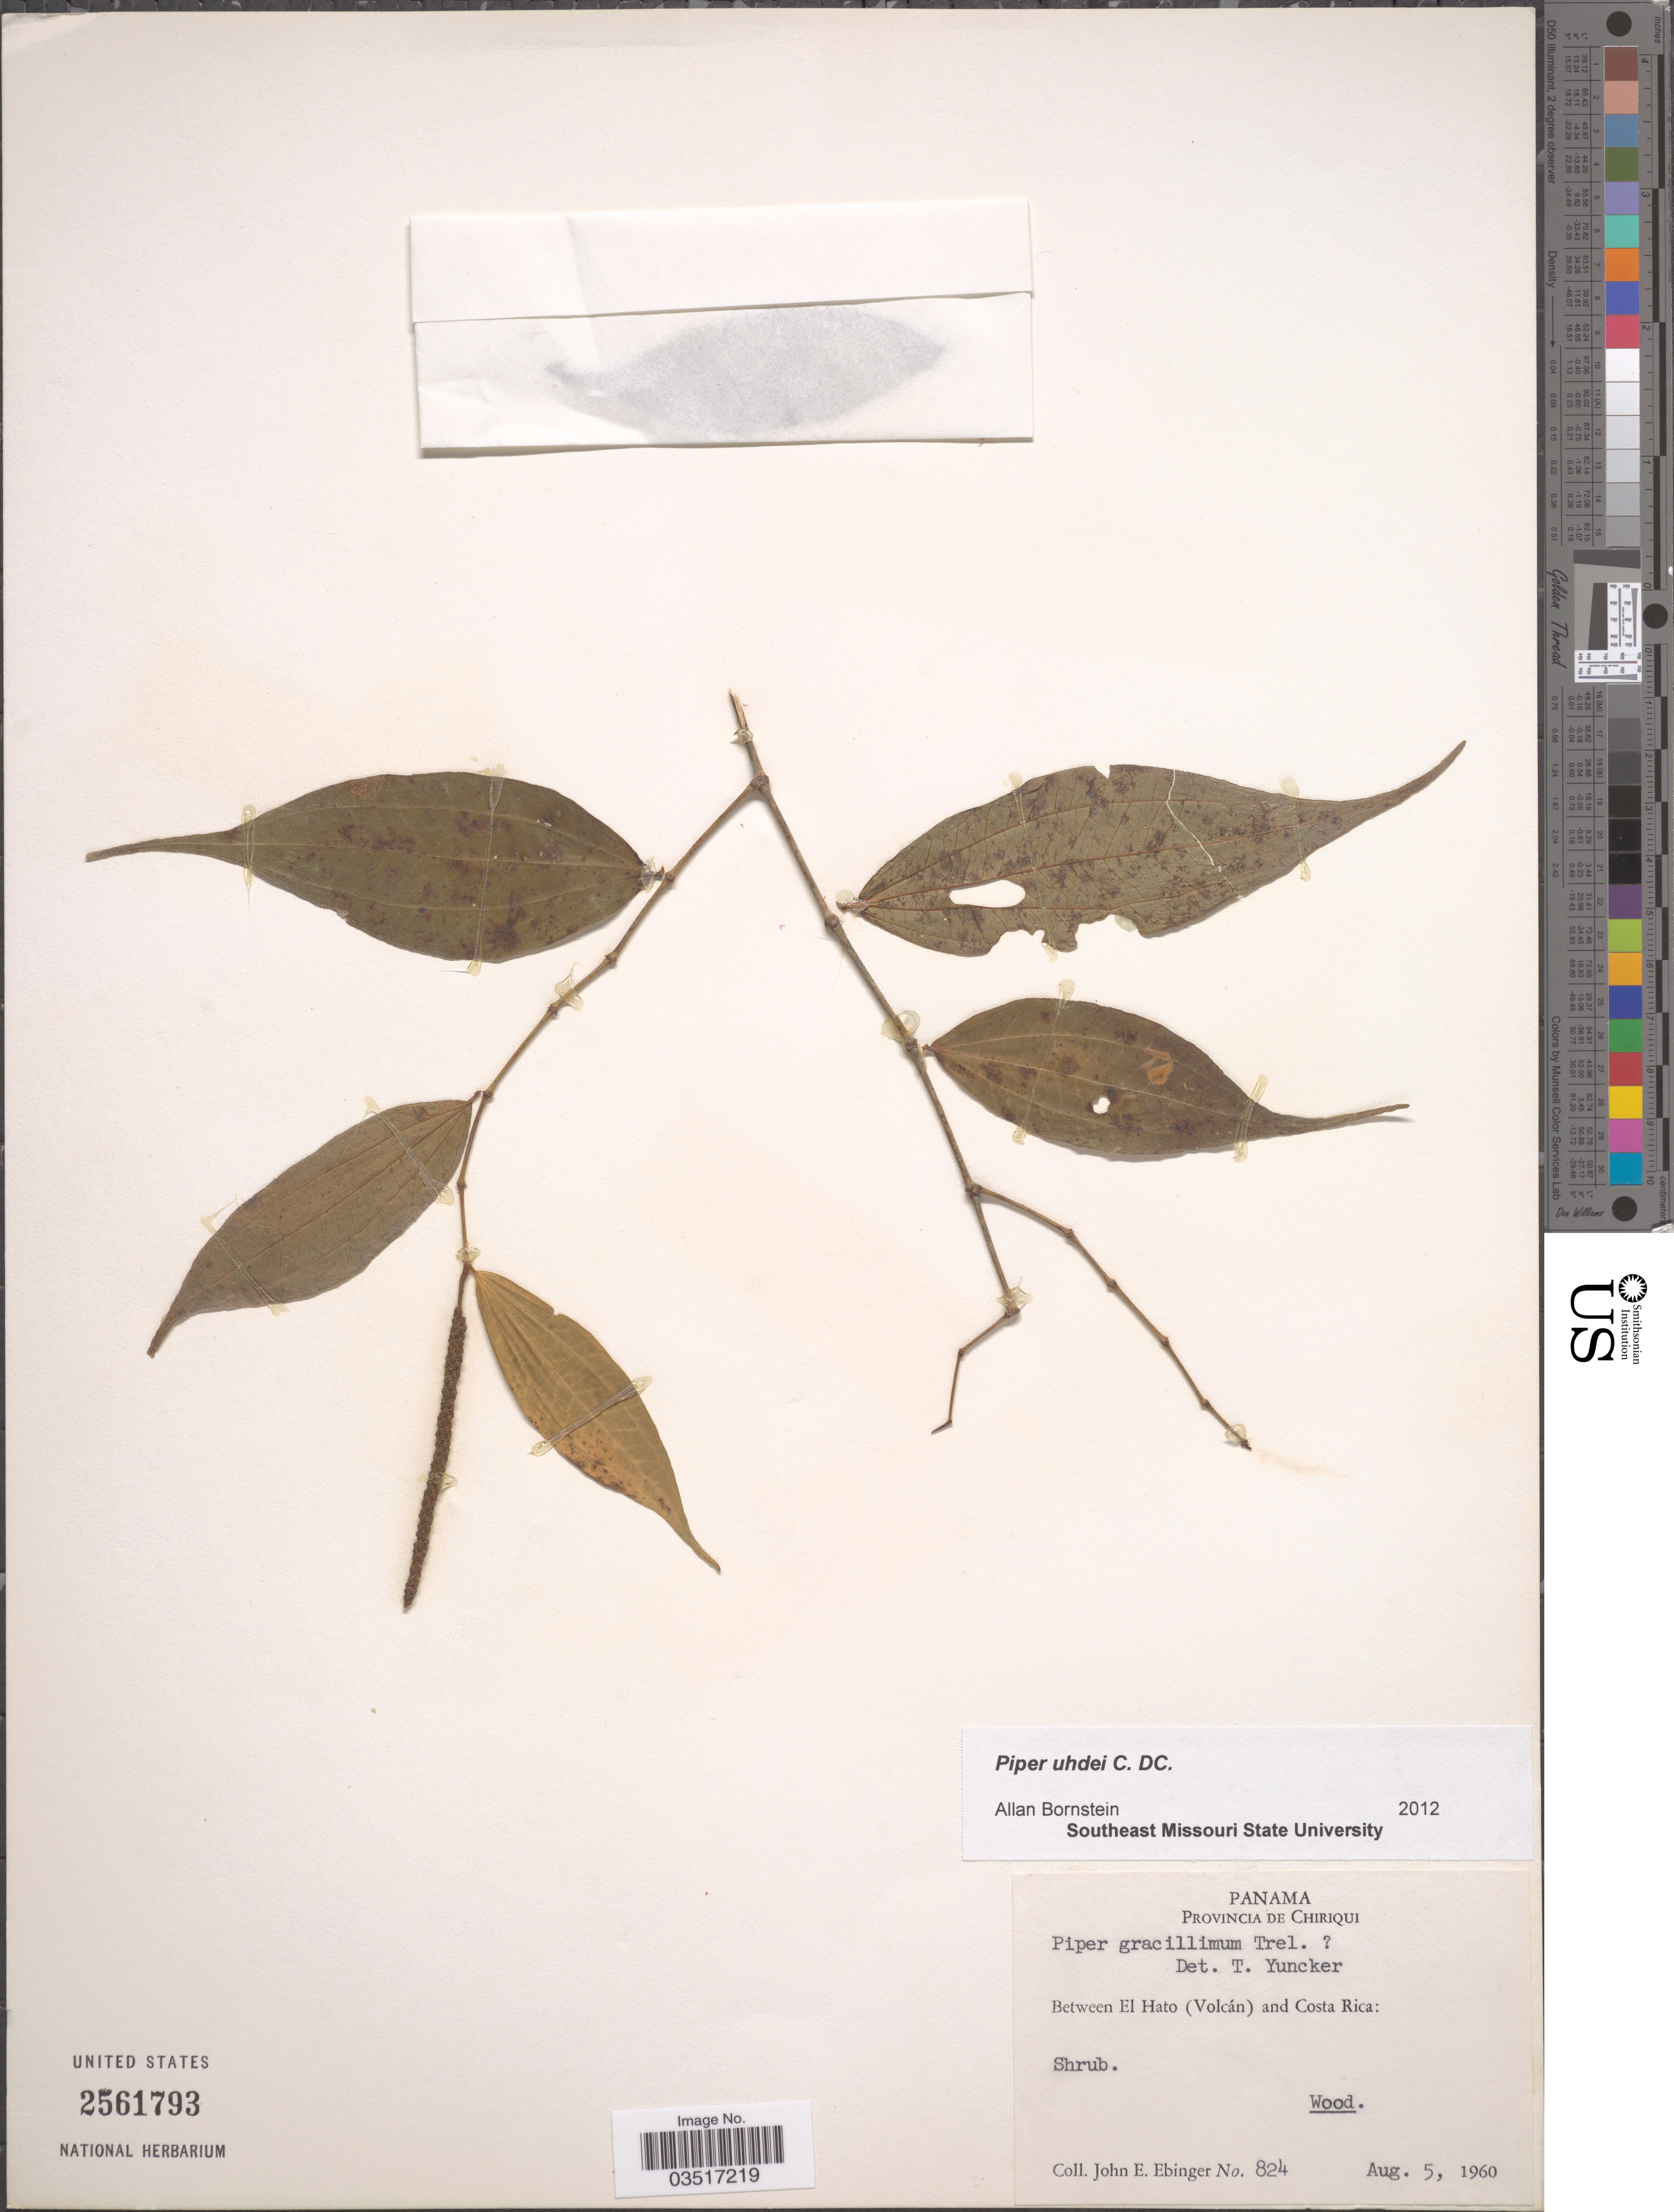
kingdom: Plantae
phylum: Tracheophyta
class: Magnoliopsida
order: Piperales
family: Piperaceae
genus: Piper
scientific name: Piper uhdei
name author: C. DC.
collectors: J. Ebinger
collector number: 824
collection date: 1960-08-05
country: Panama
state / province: Chiriqui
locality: Between El Hato (Volcán) and Costa Rica.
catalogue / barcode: US 2561793